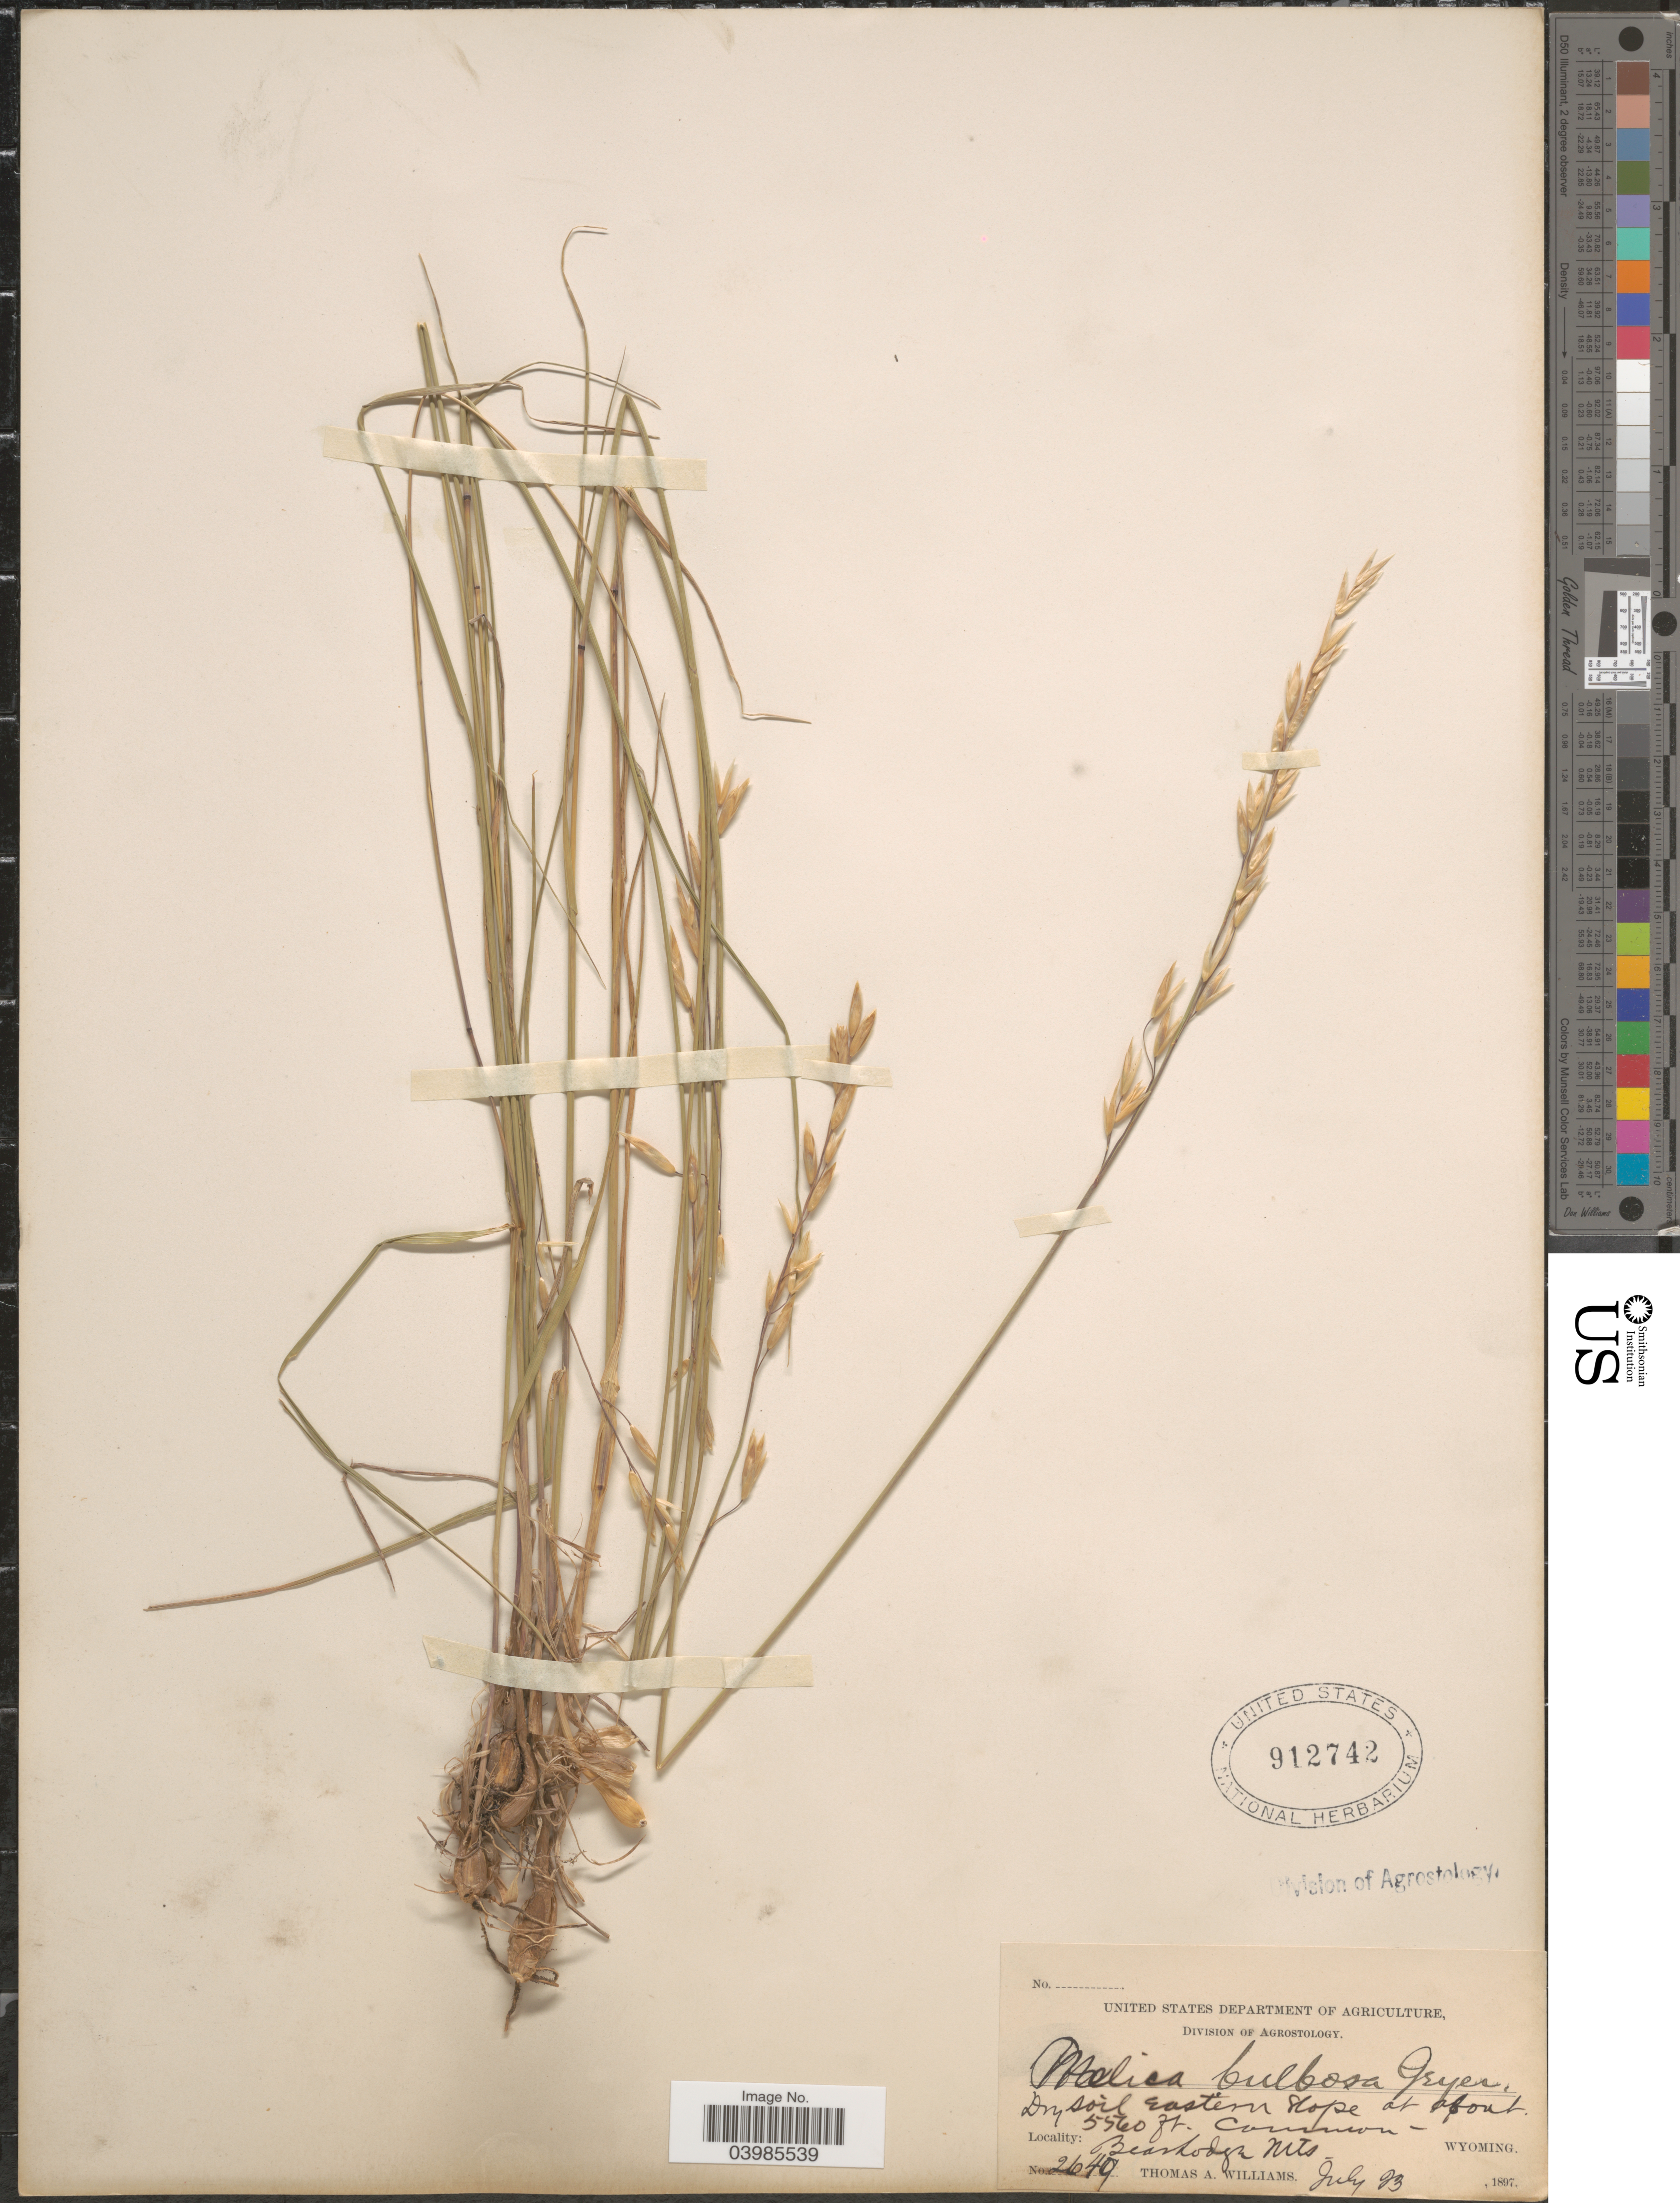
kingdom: Plantae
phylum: Tracheophyta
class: Liliopsida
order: Poales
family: Poaceae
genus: Melica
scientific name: Melica bulbosa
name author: Geyer ex Porter & J.M. Coult.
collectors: T. A. Williams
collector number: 2649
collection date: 1897-07-23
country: United States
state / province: Wyoming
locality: Eastern slope. Bear Lodge Mts.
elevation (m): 1695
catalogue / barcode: US 912742